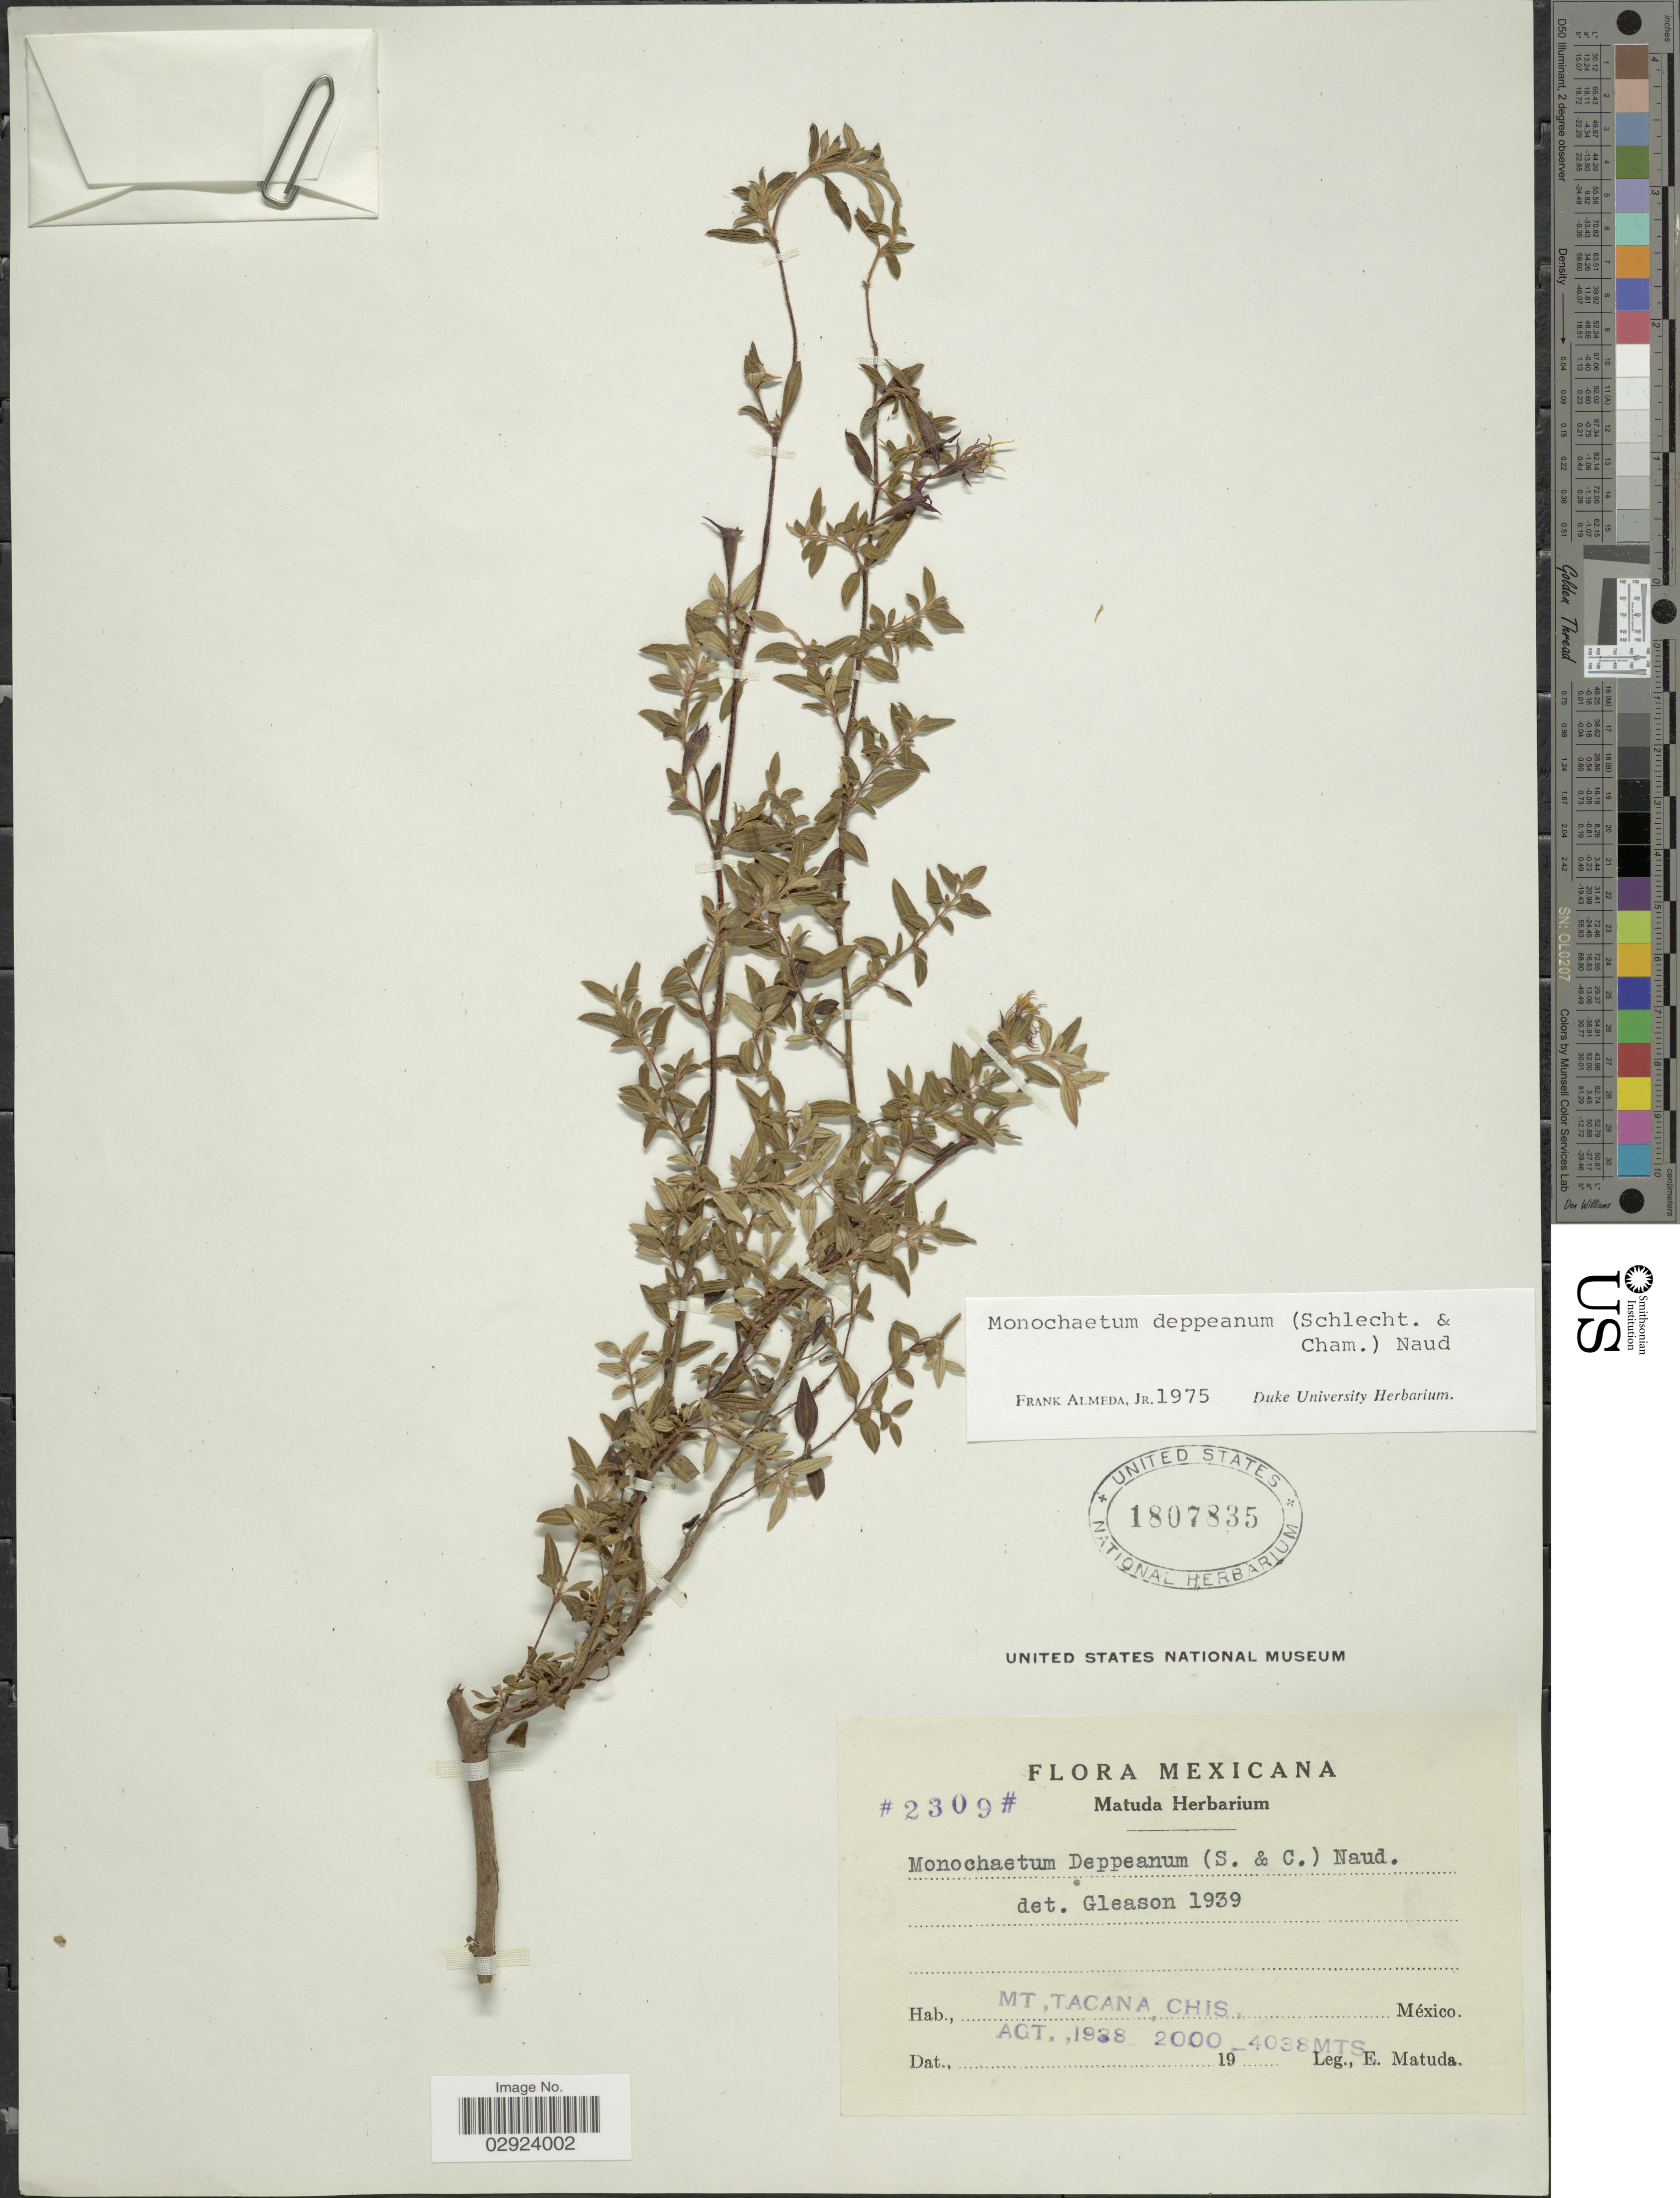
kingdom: Plantae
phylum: Tracheophyta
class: Magnoliopsida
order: Myrtales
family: Melastomataceae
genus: Monochaetum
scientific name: Monochaetum deppeanum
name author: (Schltdl. & Cham.) Naudin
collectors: E. Matuda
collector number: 2309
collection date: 1938-08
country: Mexico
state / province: Chiapas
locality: Mt. Tacana, Chis.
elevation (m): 2000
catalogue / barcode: US 1807835